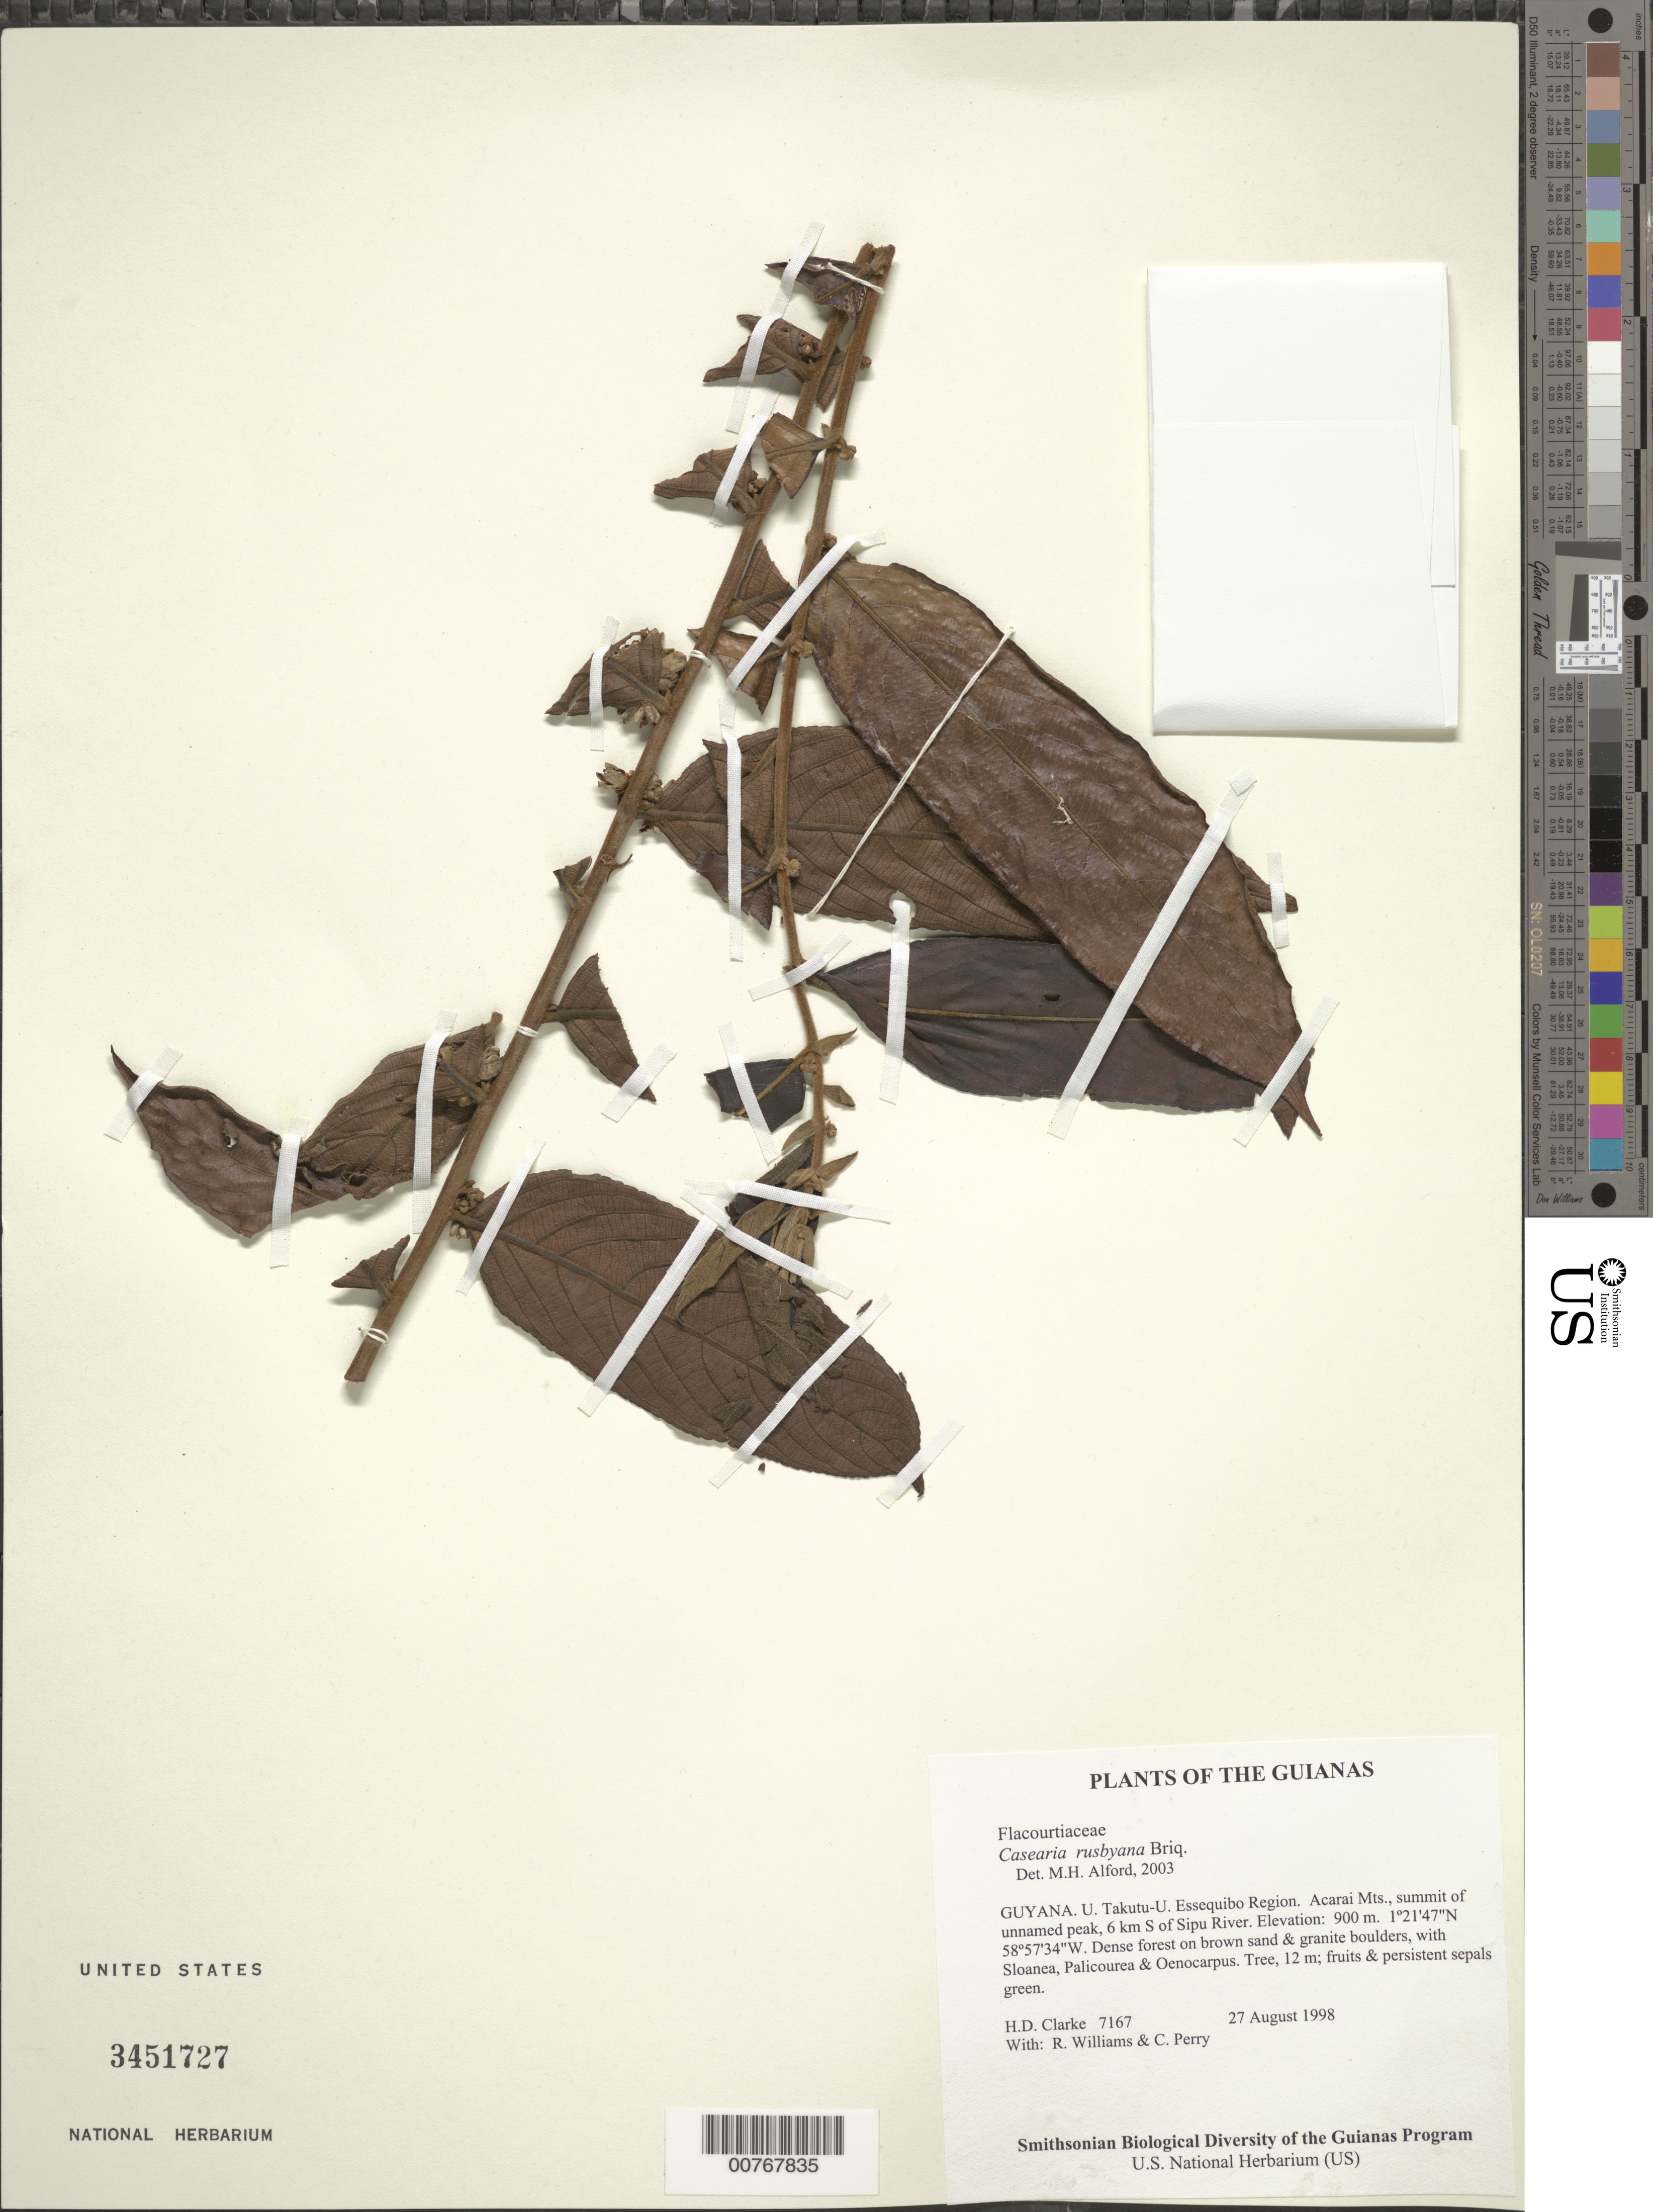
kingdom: Plantae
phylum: Tracheophyta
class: Magnoliopsida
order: Malpighiales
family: Salicaceae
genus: Casearia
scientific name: Casearia rusbyana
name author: Briq.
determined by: Liesner, R. L.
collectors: H. D. Clarke, R. Williams & C. Perry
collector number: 7167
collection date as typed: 27 August 1998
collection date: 1998-08-27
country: Guyana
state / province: U. Takutu-U. Essequibo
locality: Acarai Mts., summit of unnamed peak, 6 km S of Sipu River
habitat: Dense forest on brown sand & granite boulders, with Sloanea, Palicourea & Oenocarpus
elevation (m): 900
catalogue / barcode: US 3451727